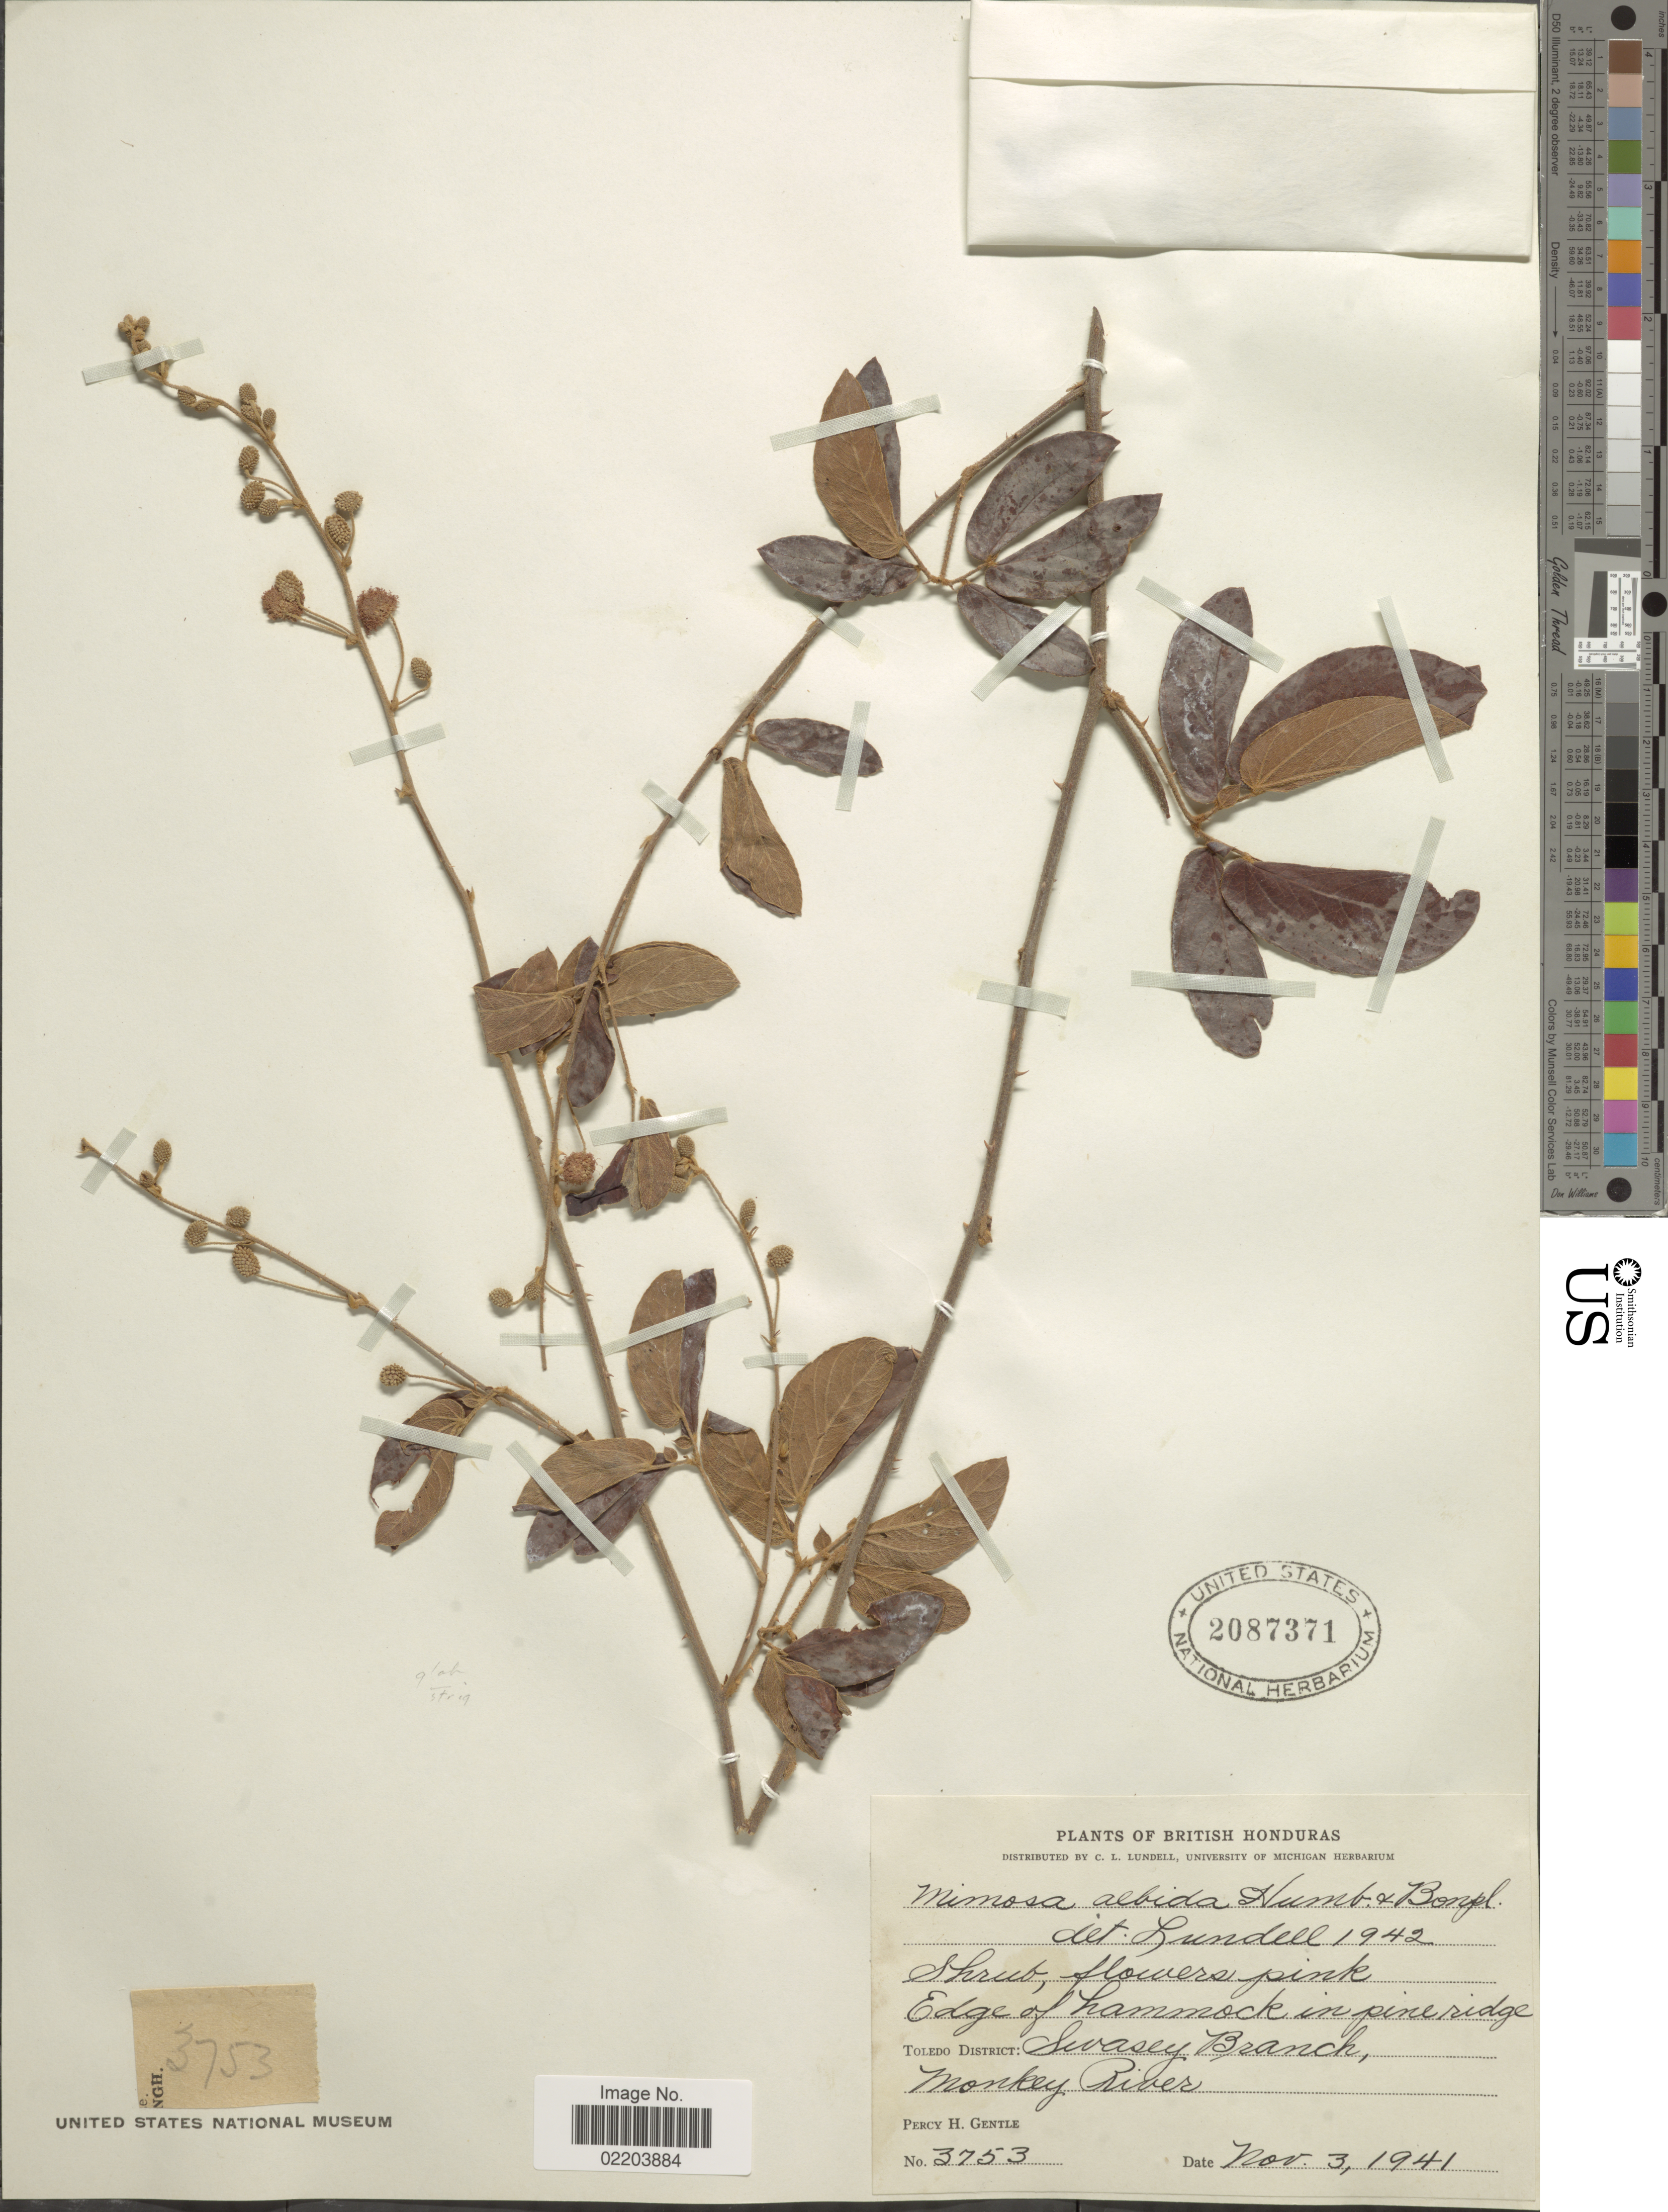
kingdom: Plantae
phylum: Tracheophyta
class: Magnoliopsida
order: Fabales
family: Fabaceae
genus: Mimosa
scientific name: Mimosa albida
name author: Humb. & Bonpl. ex Willd.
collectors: P. H. Gentle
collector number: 3753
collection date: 1941-11-03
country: Belize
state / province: Toledo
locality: British Honduras, Edge of hammock in pine ridge, Toledo District: Swasey Branch, Monkey River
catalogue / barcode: US 2087371